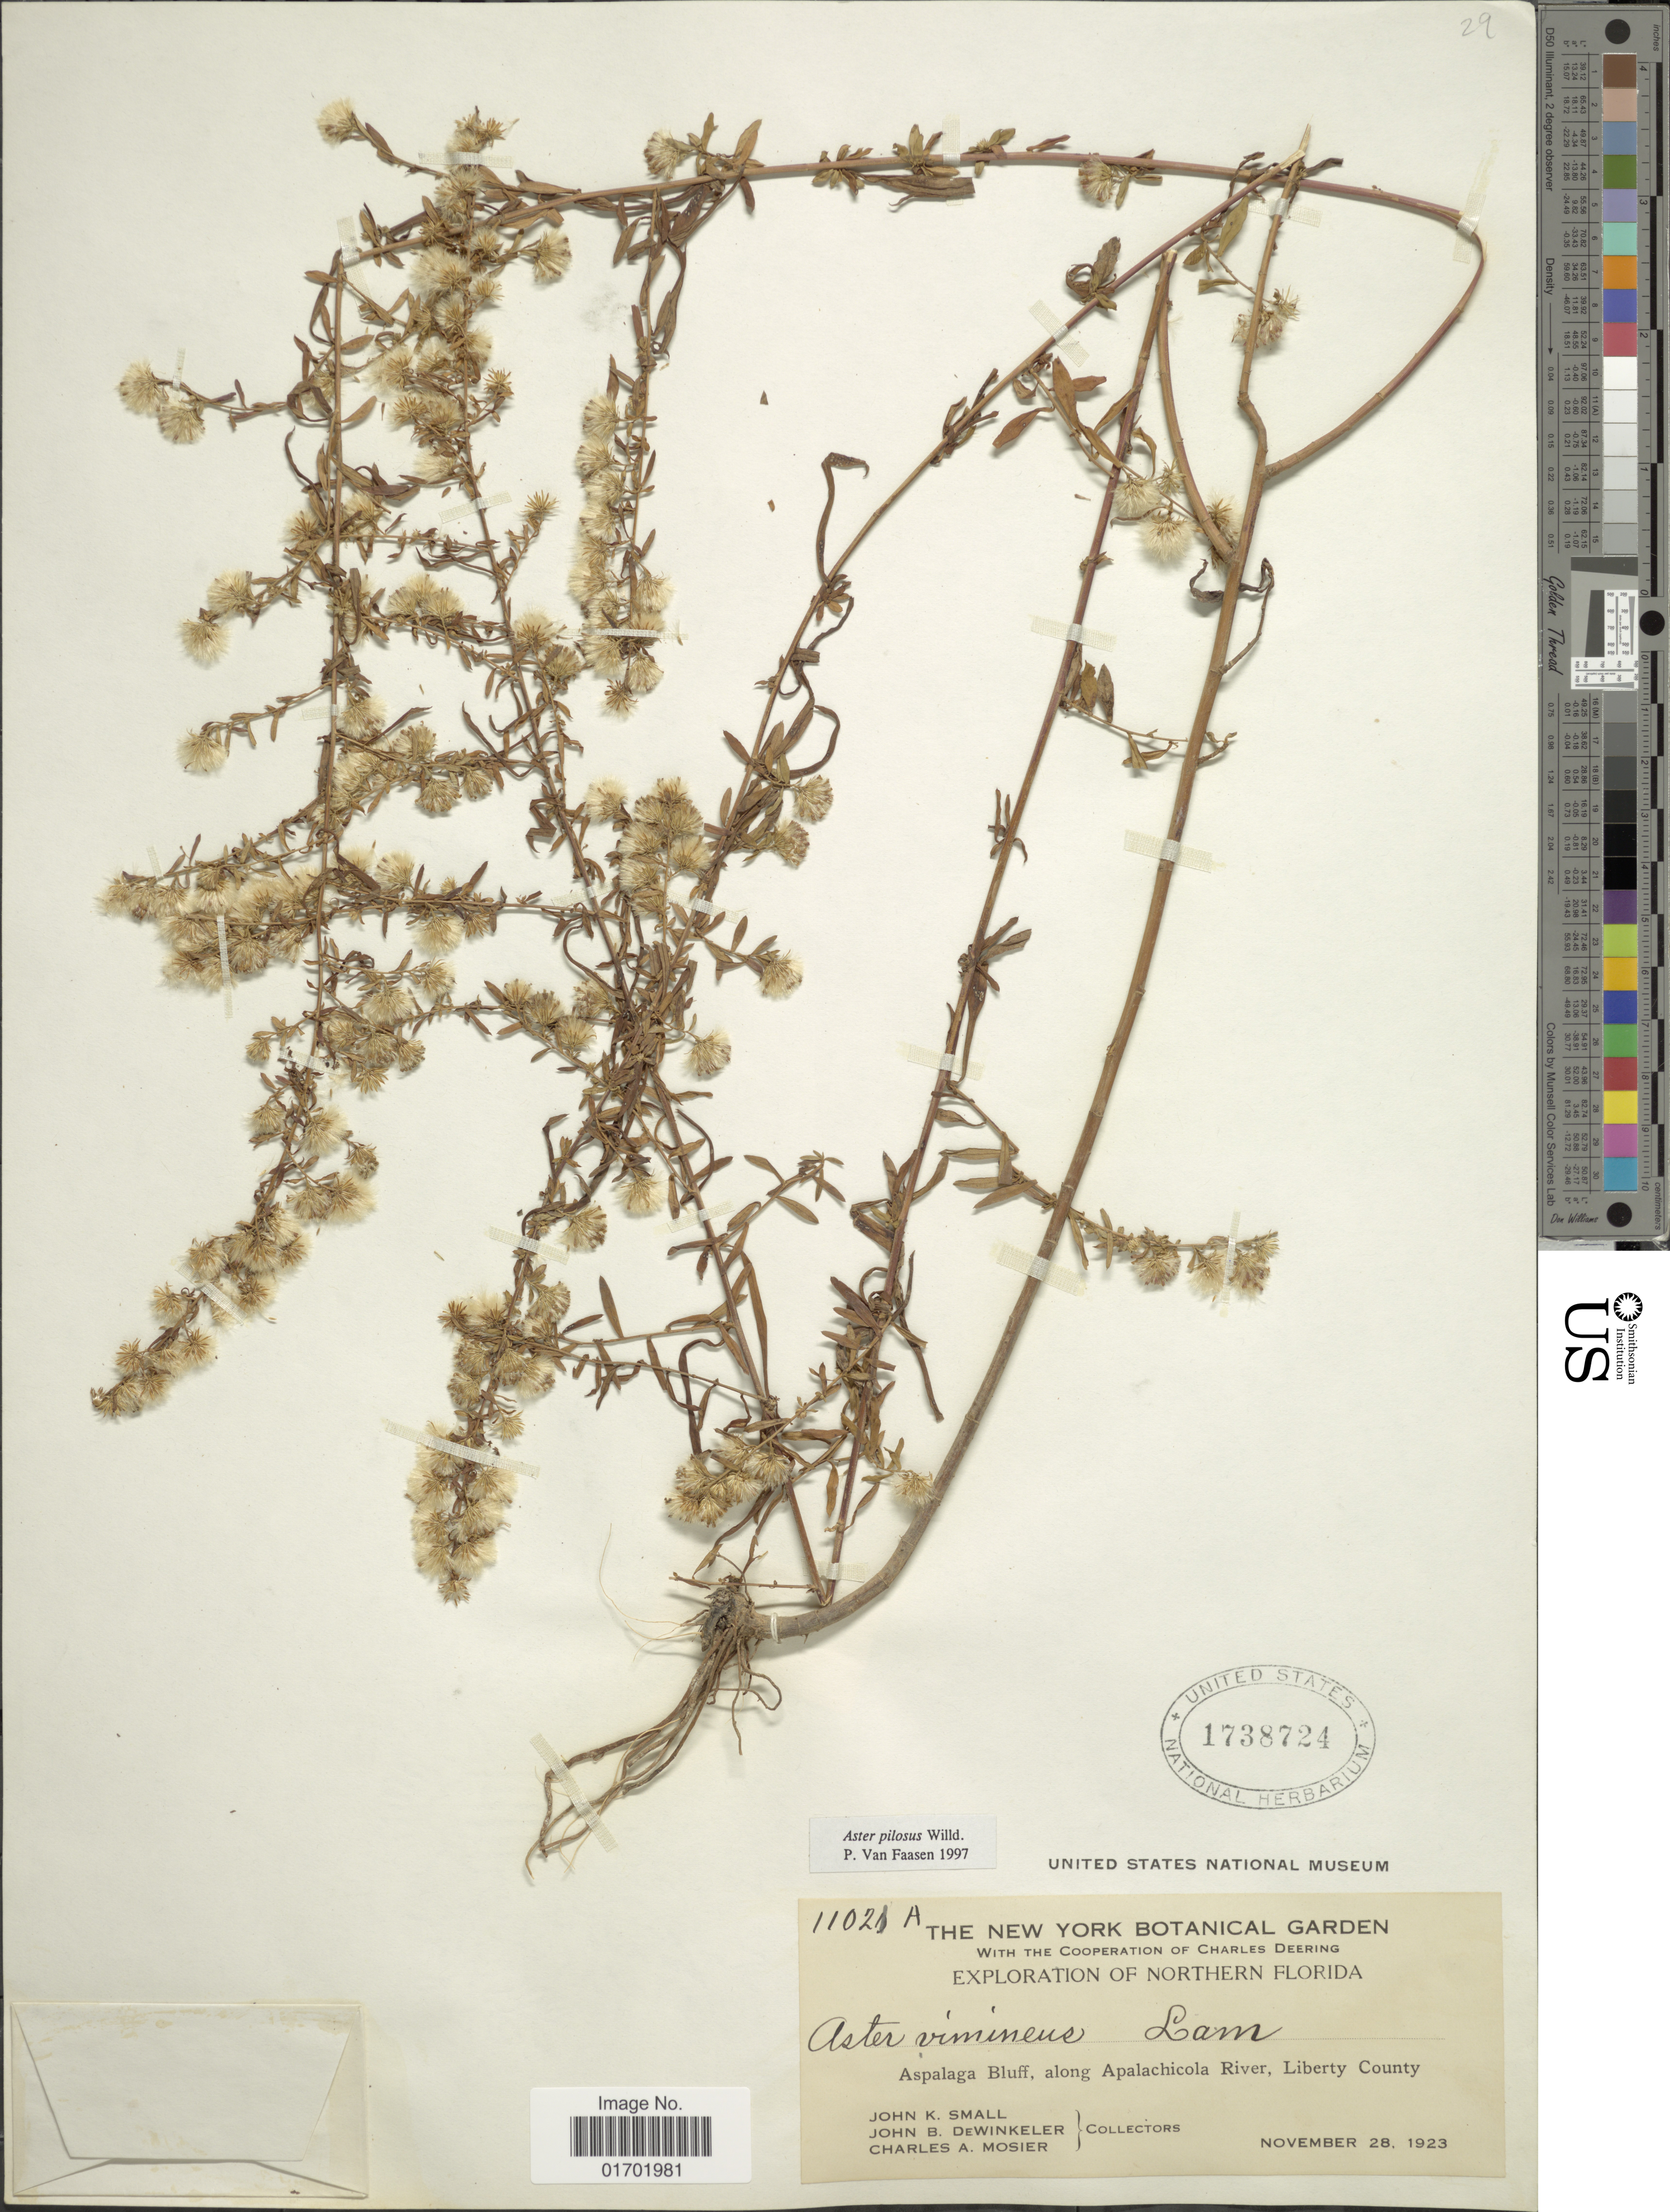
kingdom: Plantae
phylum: Tracheophyta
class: Magnoliopsida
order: Asterales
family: Asteraceae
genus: Symphyotrichum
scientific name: Symphyotrichum pilosum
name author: (Willd.) G.L. Nesom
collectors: J. K. Small, J. B. Dewinkeler & C. A. Mosier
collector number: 1102A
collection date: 1923-11-28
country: United States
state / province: Florida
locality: Northern Florida, Aspalaga Bluff, along Apalachicola River, Liberty County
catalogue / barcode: US 1738724